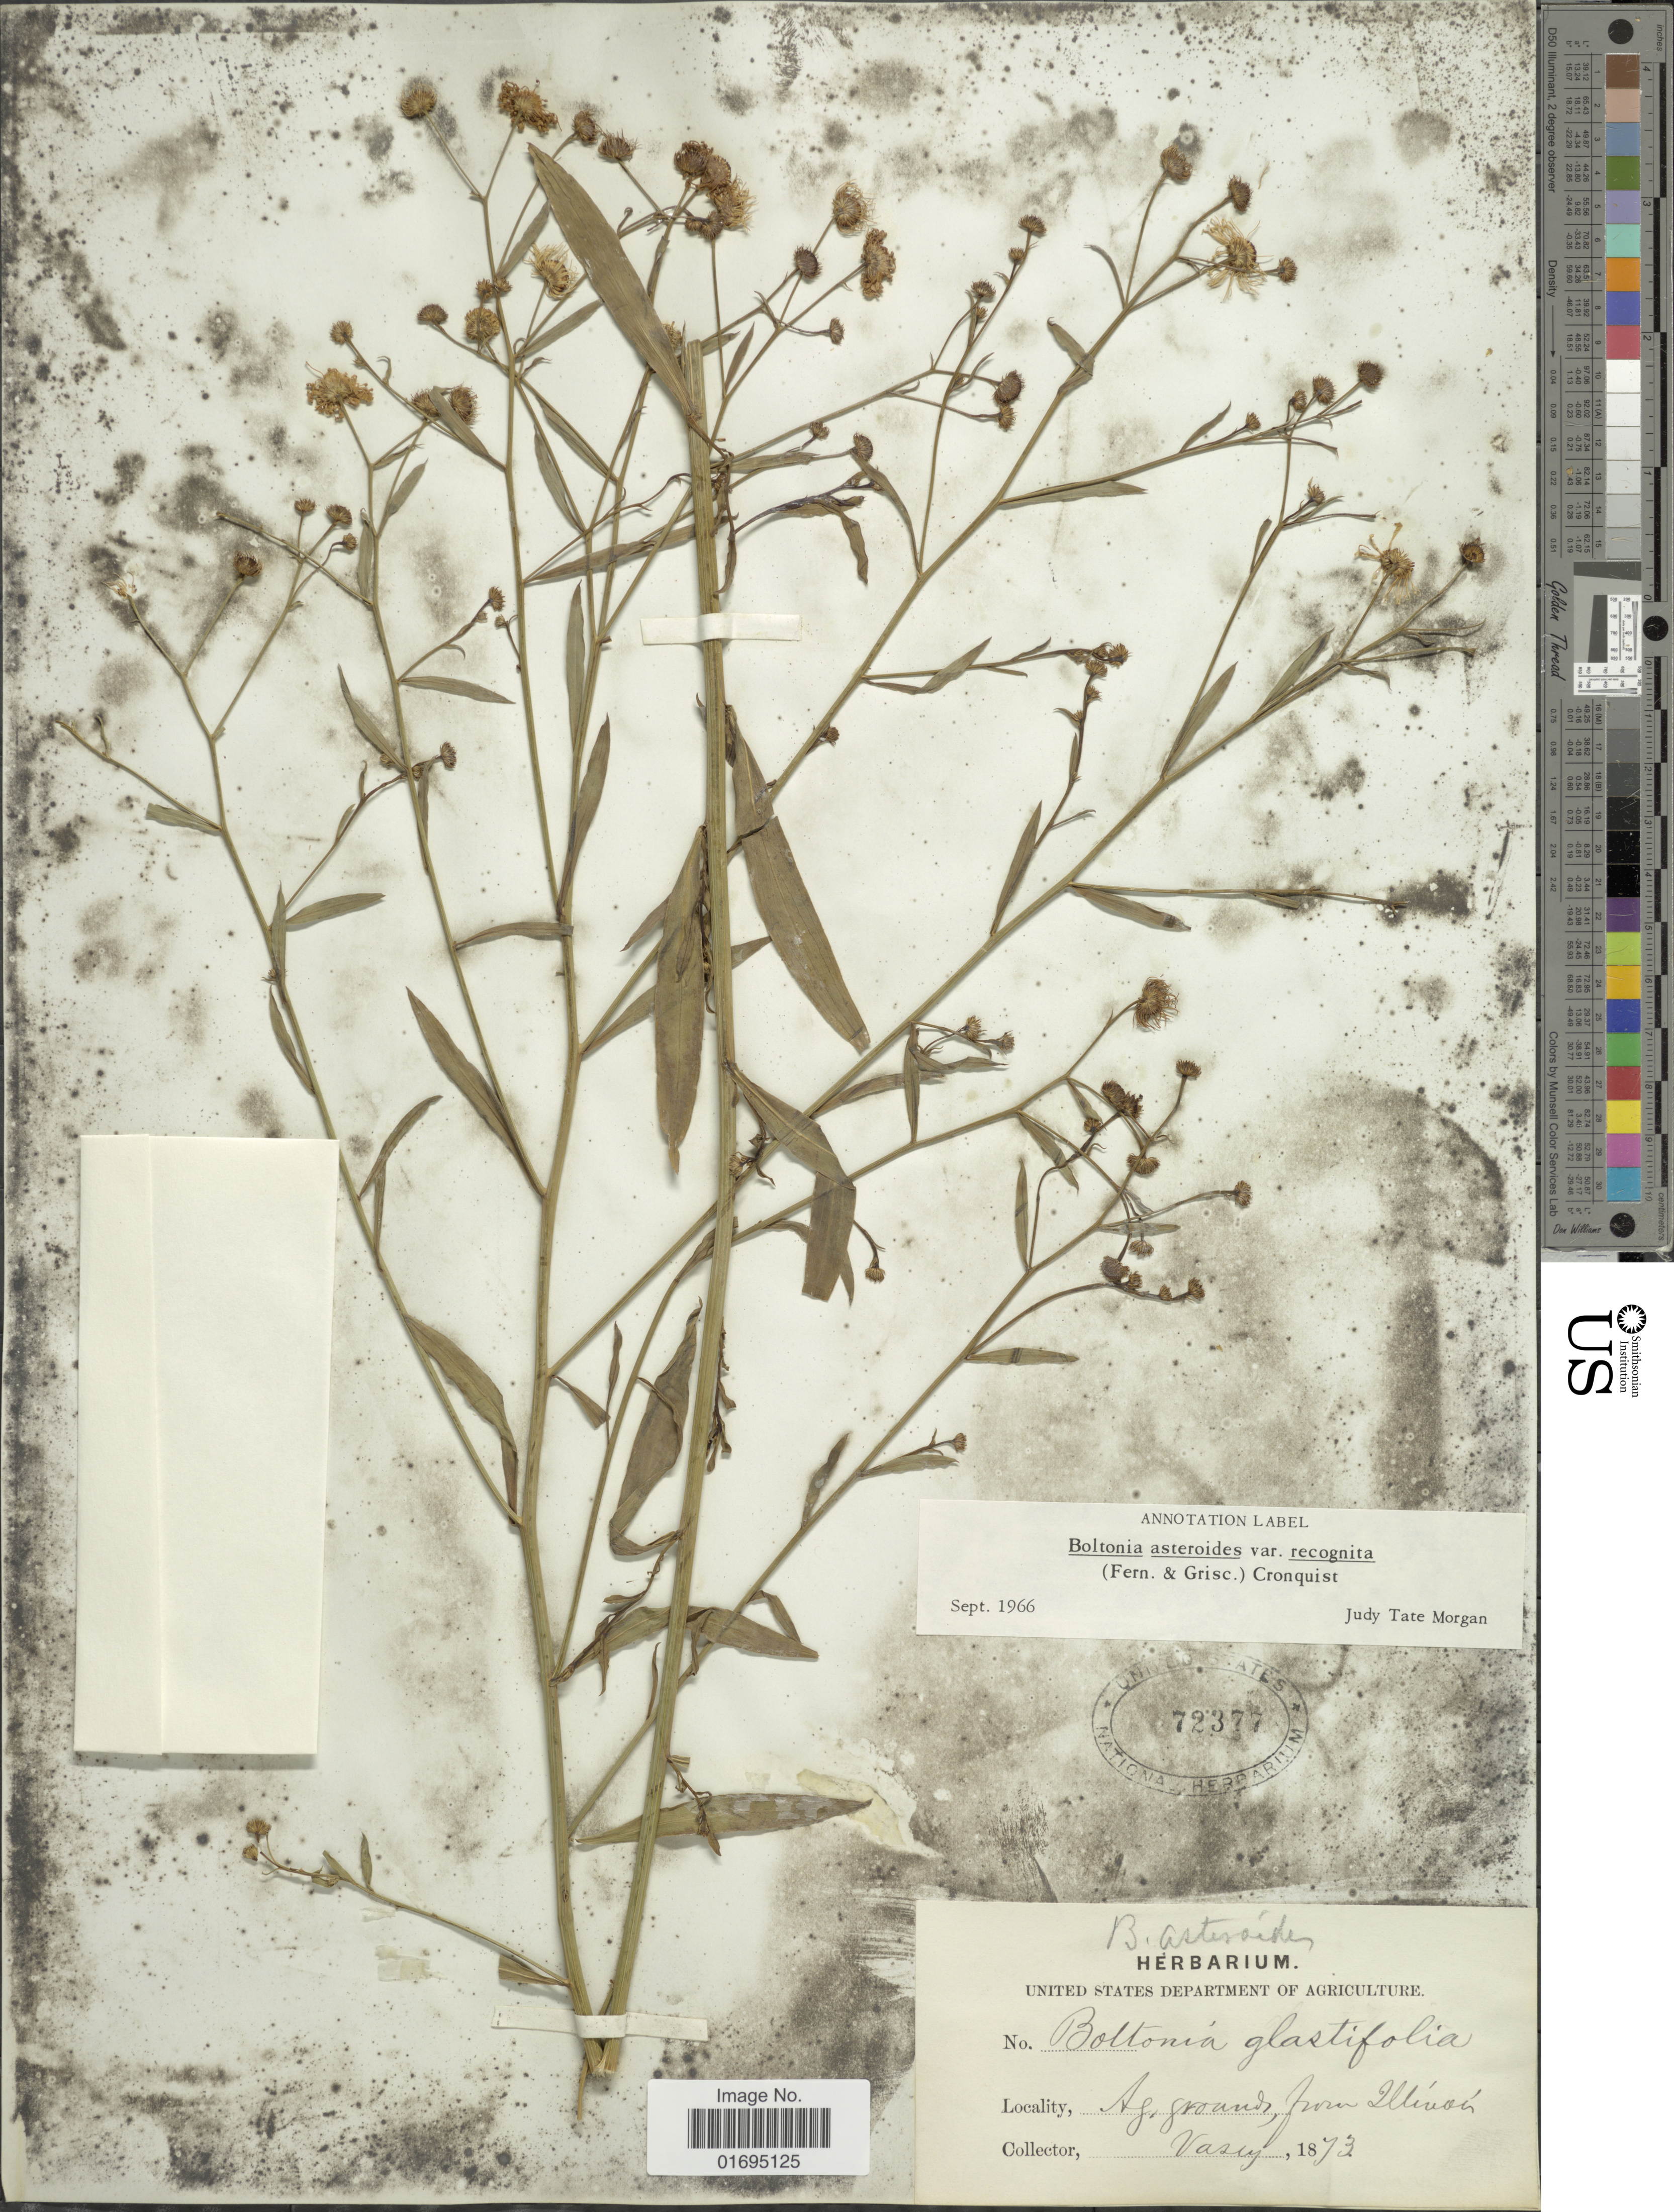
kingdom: Plantae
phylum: Tracheophyta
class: Magnoliopsida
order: Asterales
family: Asteraceae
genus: Boltonia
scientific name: Boltonia asteroides var. recognita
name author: (Fernald & Griscom) Cronq.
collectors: Vasey, --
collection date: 1873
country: United States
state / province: Illinois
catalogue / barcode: US 72377